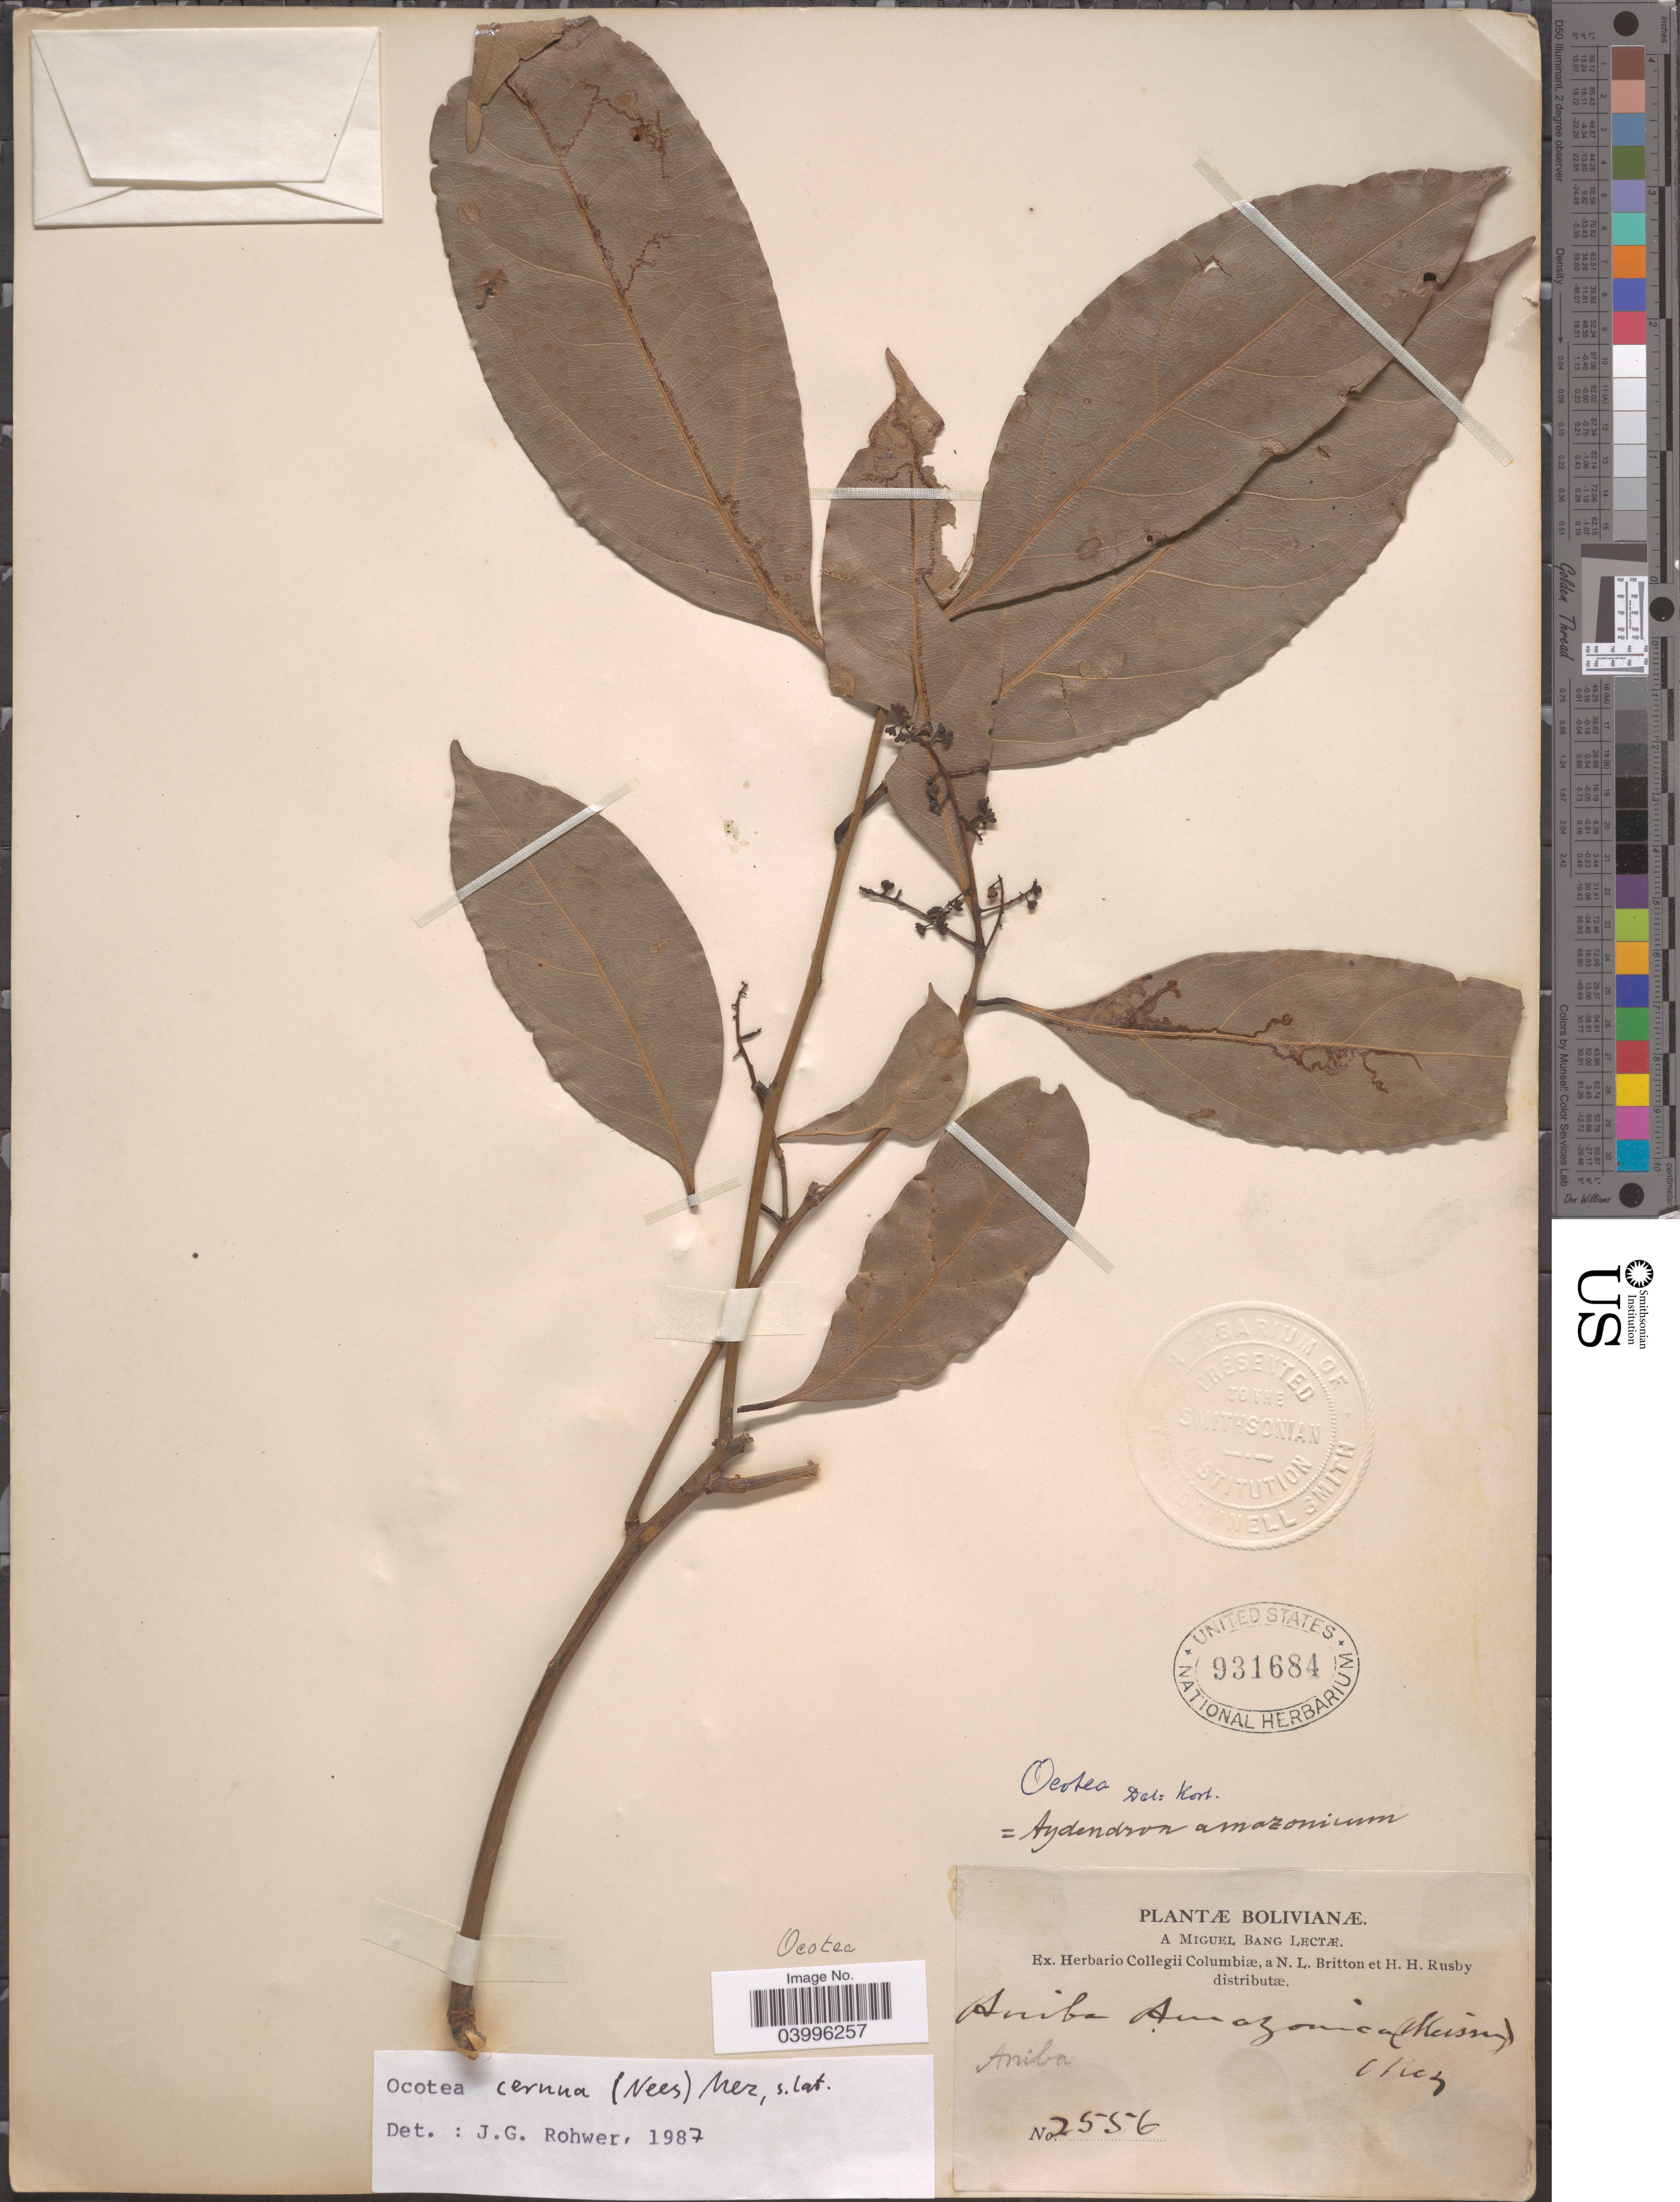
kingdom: Plantae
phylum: Tracheophyta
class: Magnoliopsida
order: Laurales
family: Lauraceae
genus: Ocotea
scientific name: Ocotea cernua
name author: (Nees) Mez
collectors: M. Bang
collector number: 2556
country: Bolivia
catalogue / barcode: US 931684